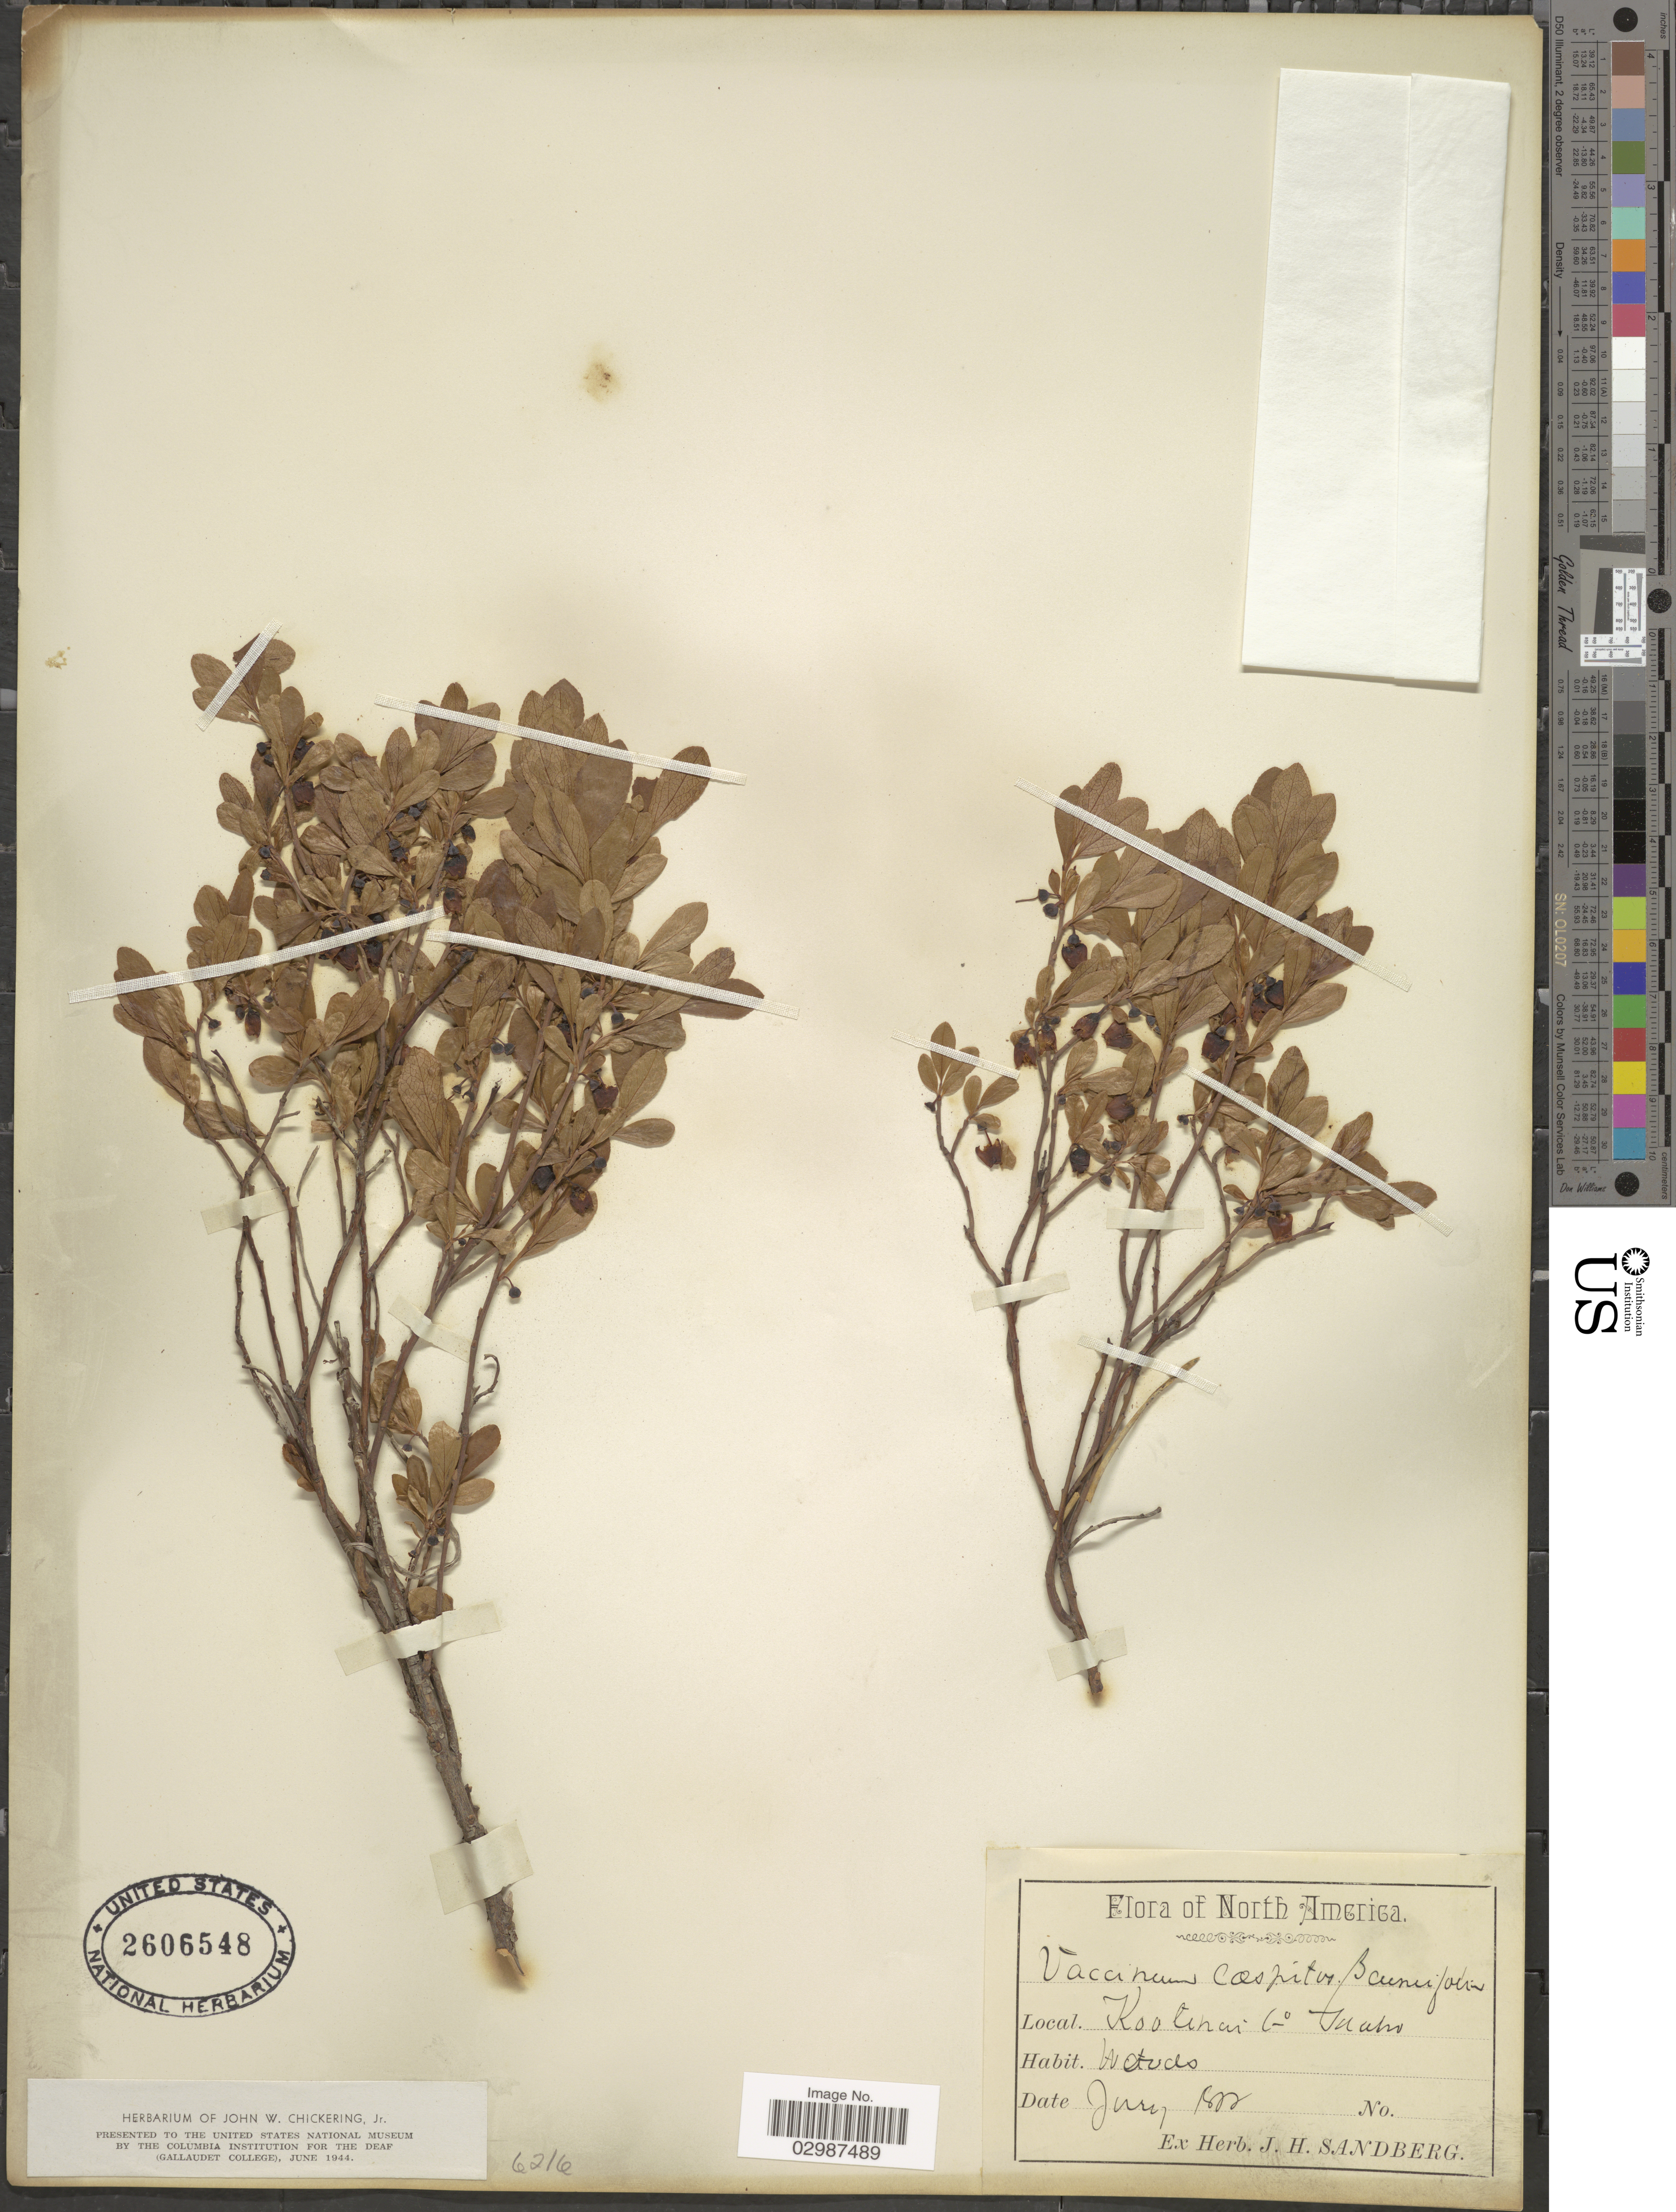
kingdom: Plantae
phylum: Tracheophyta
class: Magnoliopsida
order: Ericales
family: Ericaceae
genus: Vaccinium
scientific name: Vaccinium caespitosum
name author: Michx.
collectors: ex. herb. J. H. Sandberg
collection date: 1800-06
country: United States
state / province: Idaho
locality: Kootenai Co.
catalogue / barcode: US 2606548